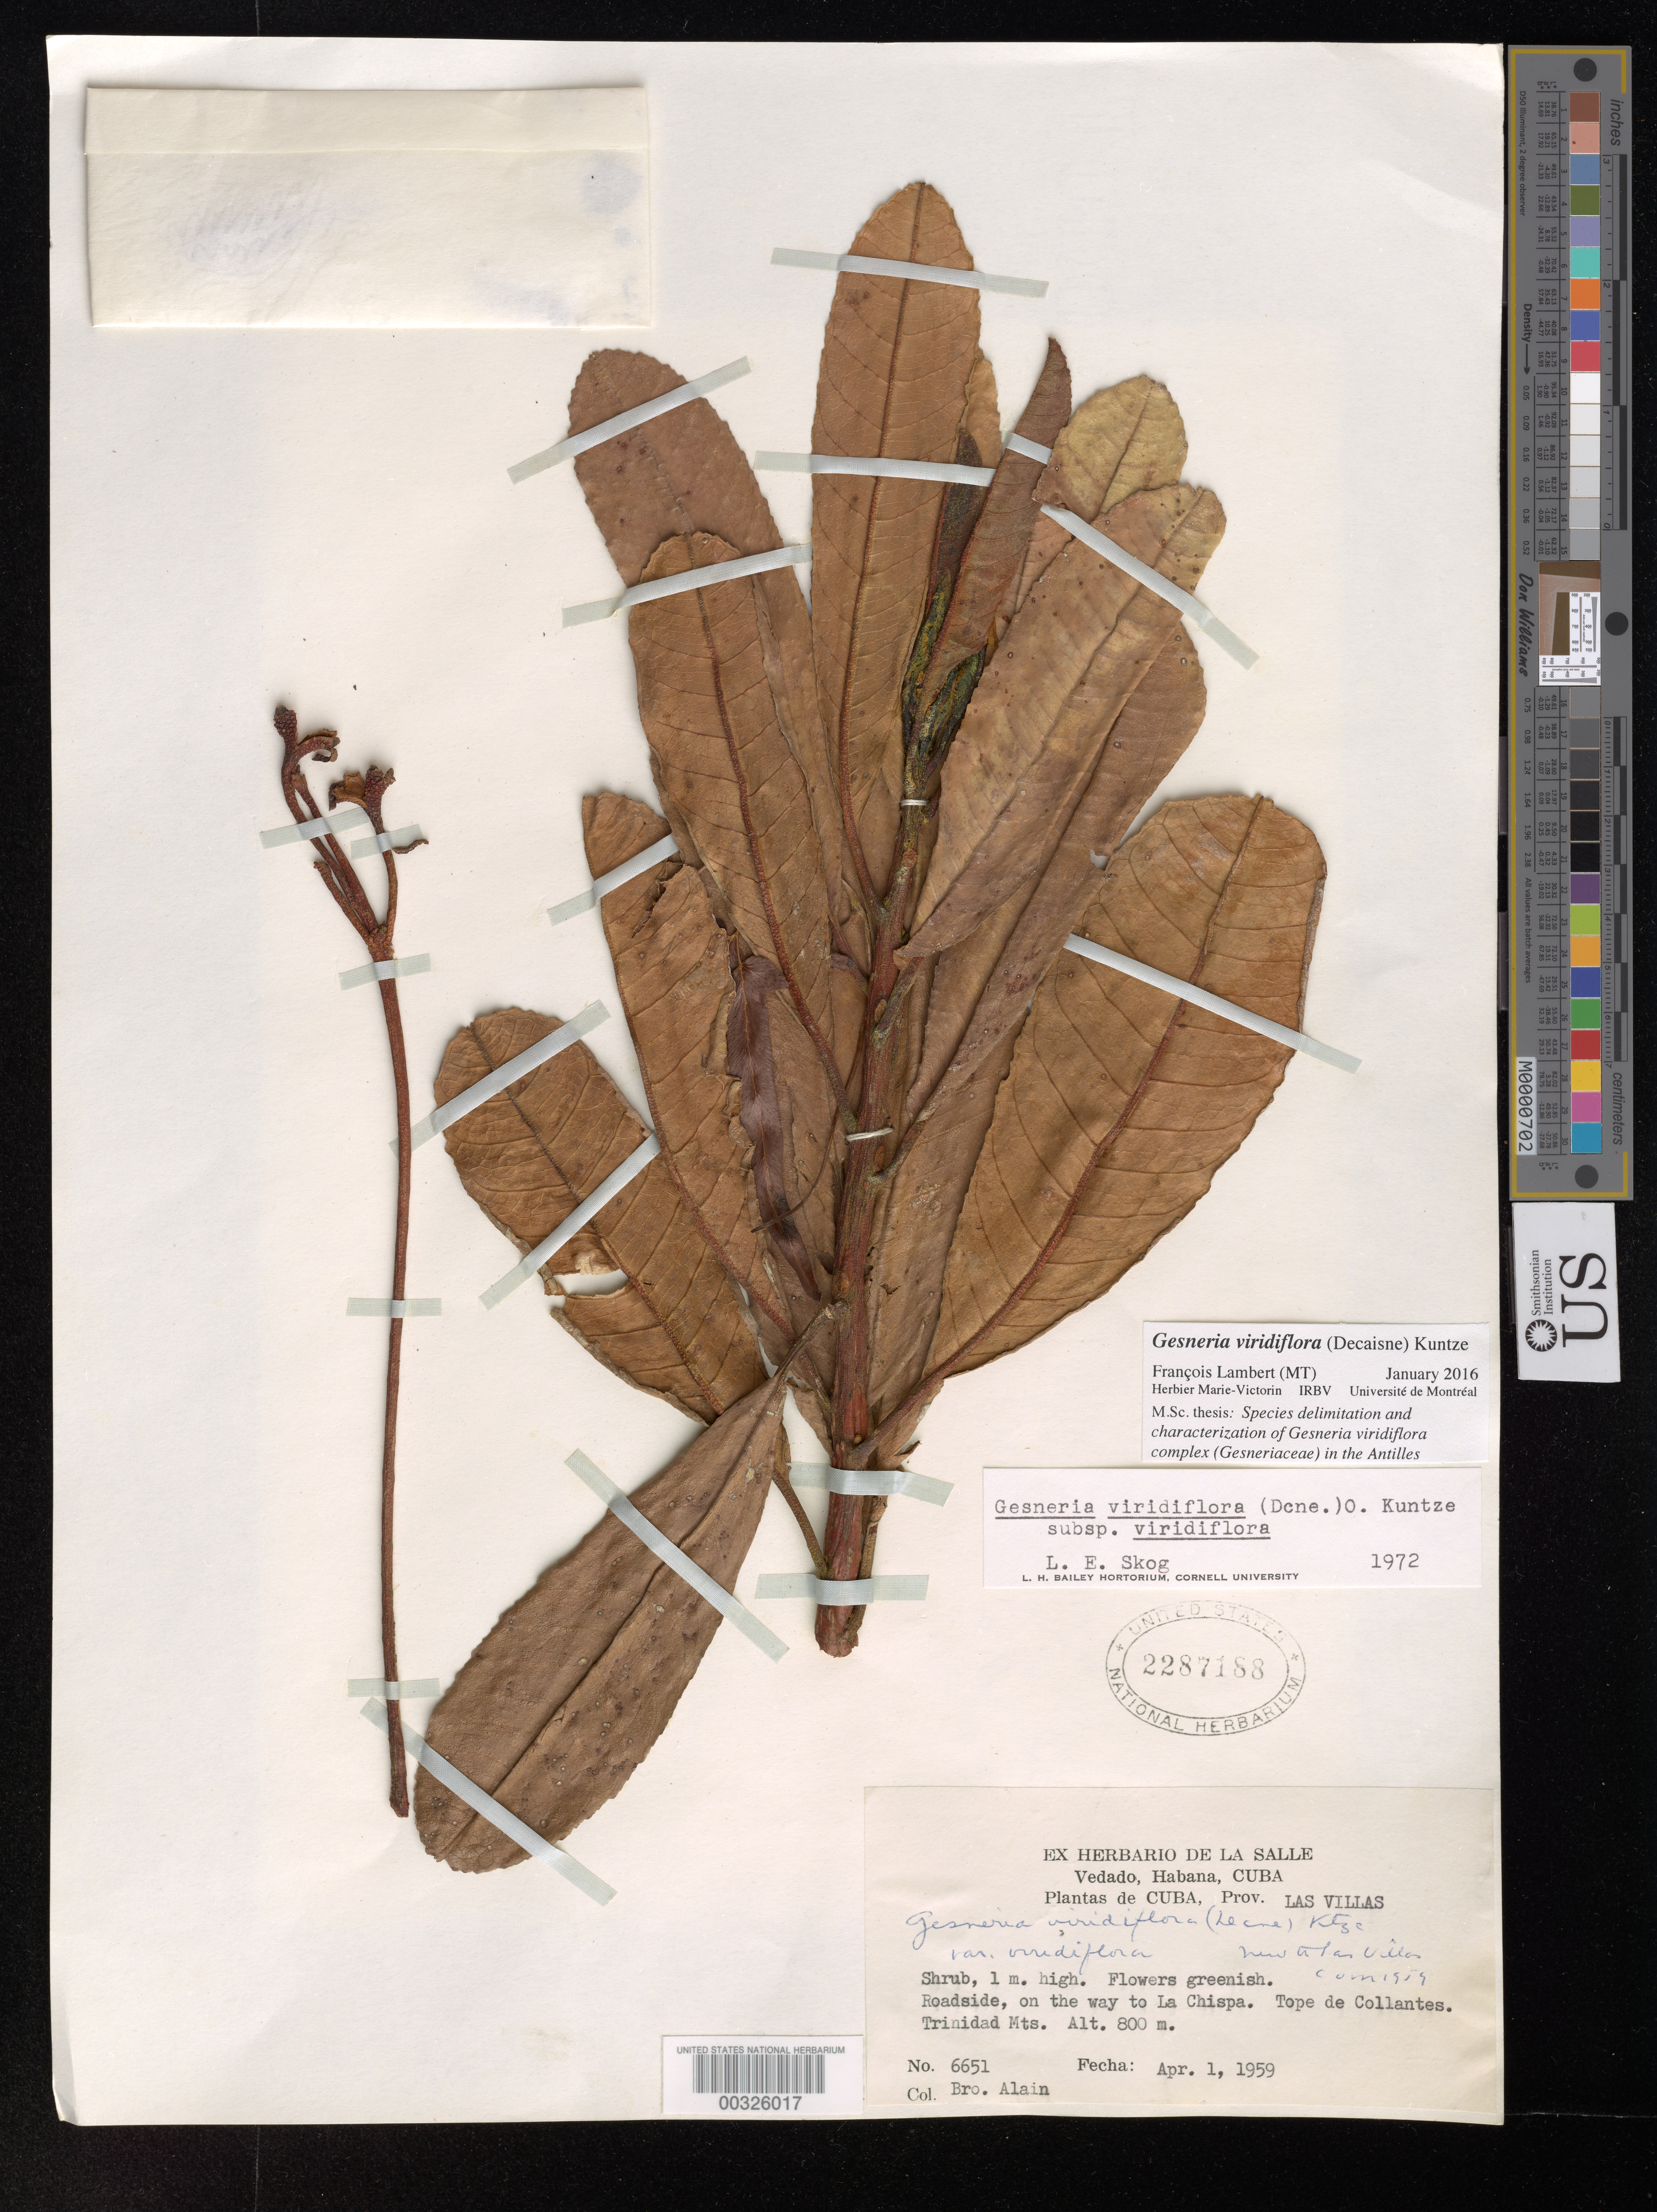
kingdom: Plantae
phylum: Tracheophyta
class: Magnoliopsida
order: Lamiales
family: Gesneriaceae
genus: Gesneria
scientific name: Gesneria viridiflora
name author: (Decne.) Kuntze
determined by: Lambert, Francois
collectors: A. H. Liogier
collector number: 6651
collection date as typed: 01 Apr 1959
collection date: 1959-04-01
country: Cuba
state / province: Las Villas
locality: On the way to La Chispa, Tope de Collantes, Trinidad Mts.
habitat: Roadside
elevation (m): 800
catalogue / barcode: US 2287188